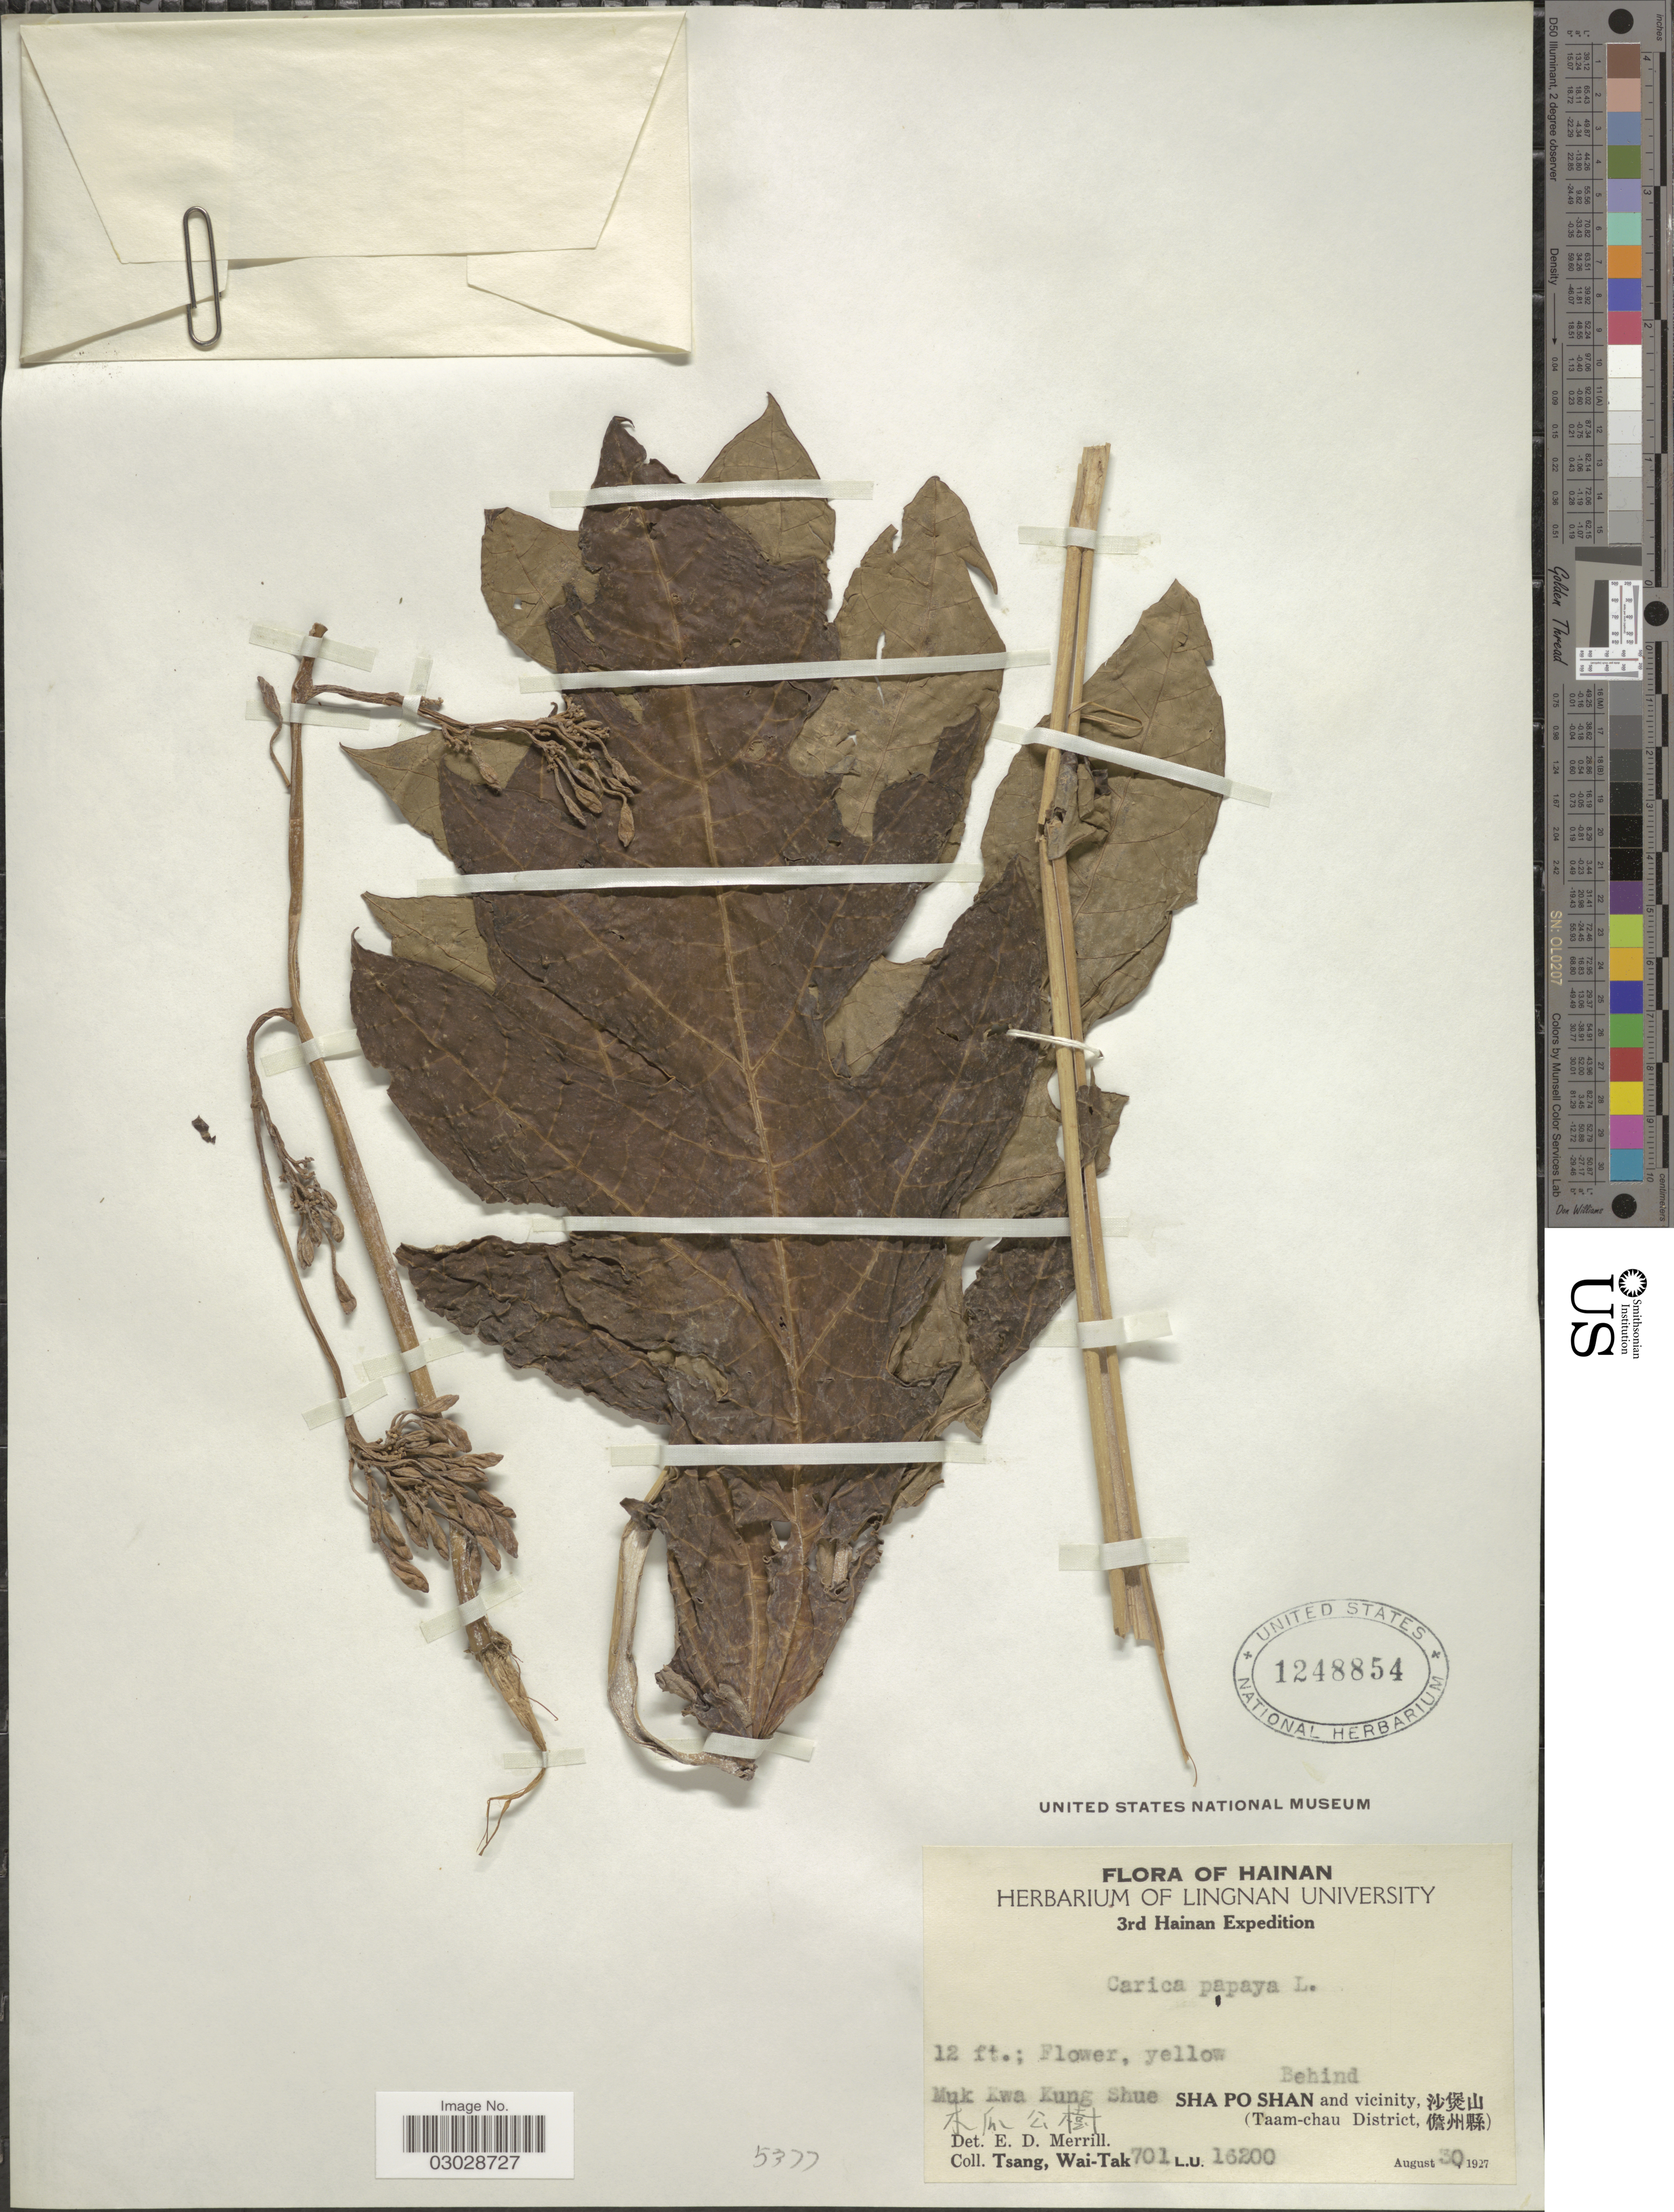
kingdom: Plantae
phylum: Tracheophyta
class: Magnoliopsida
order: Brassicales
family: Caricaceae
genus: Carica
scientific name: Carica papaya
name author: L.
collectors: W. T. Tsang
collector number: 701L.U.16200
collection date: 1927-08-30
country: China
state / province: Hainan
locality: Behind Muk Kwa Kung Shue, Sha Po Shan and vicinity, X, (Taam-chau District, X).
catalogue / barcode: US 1248854